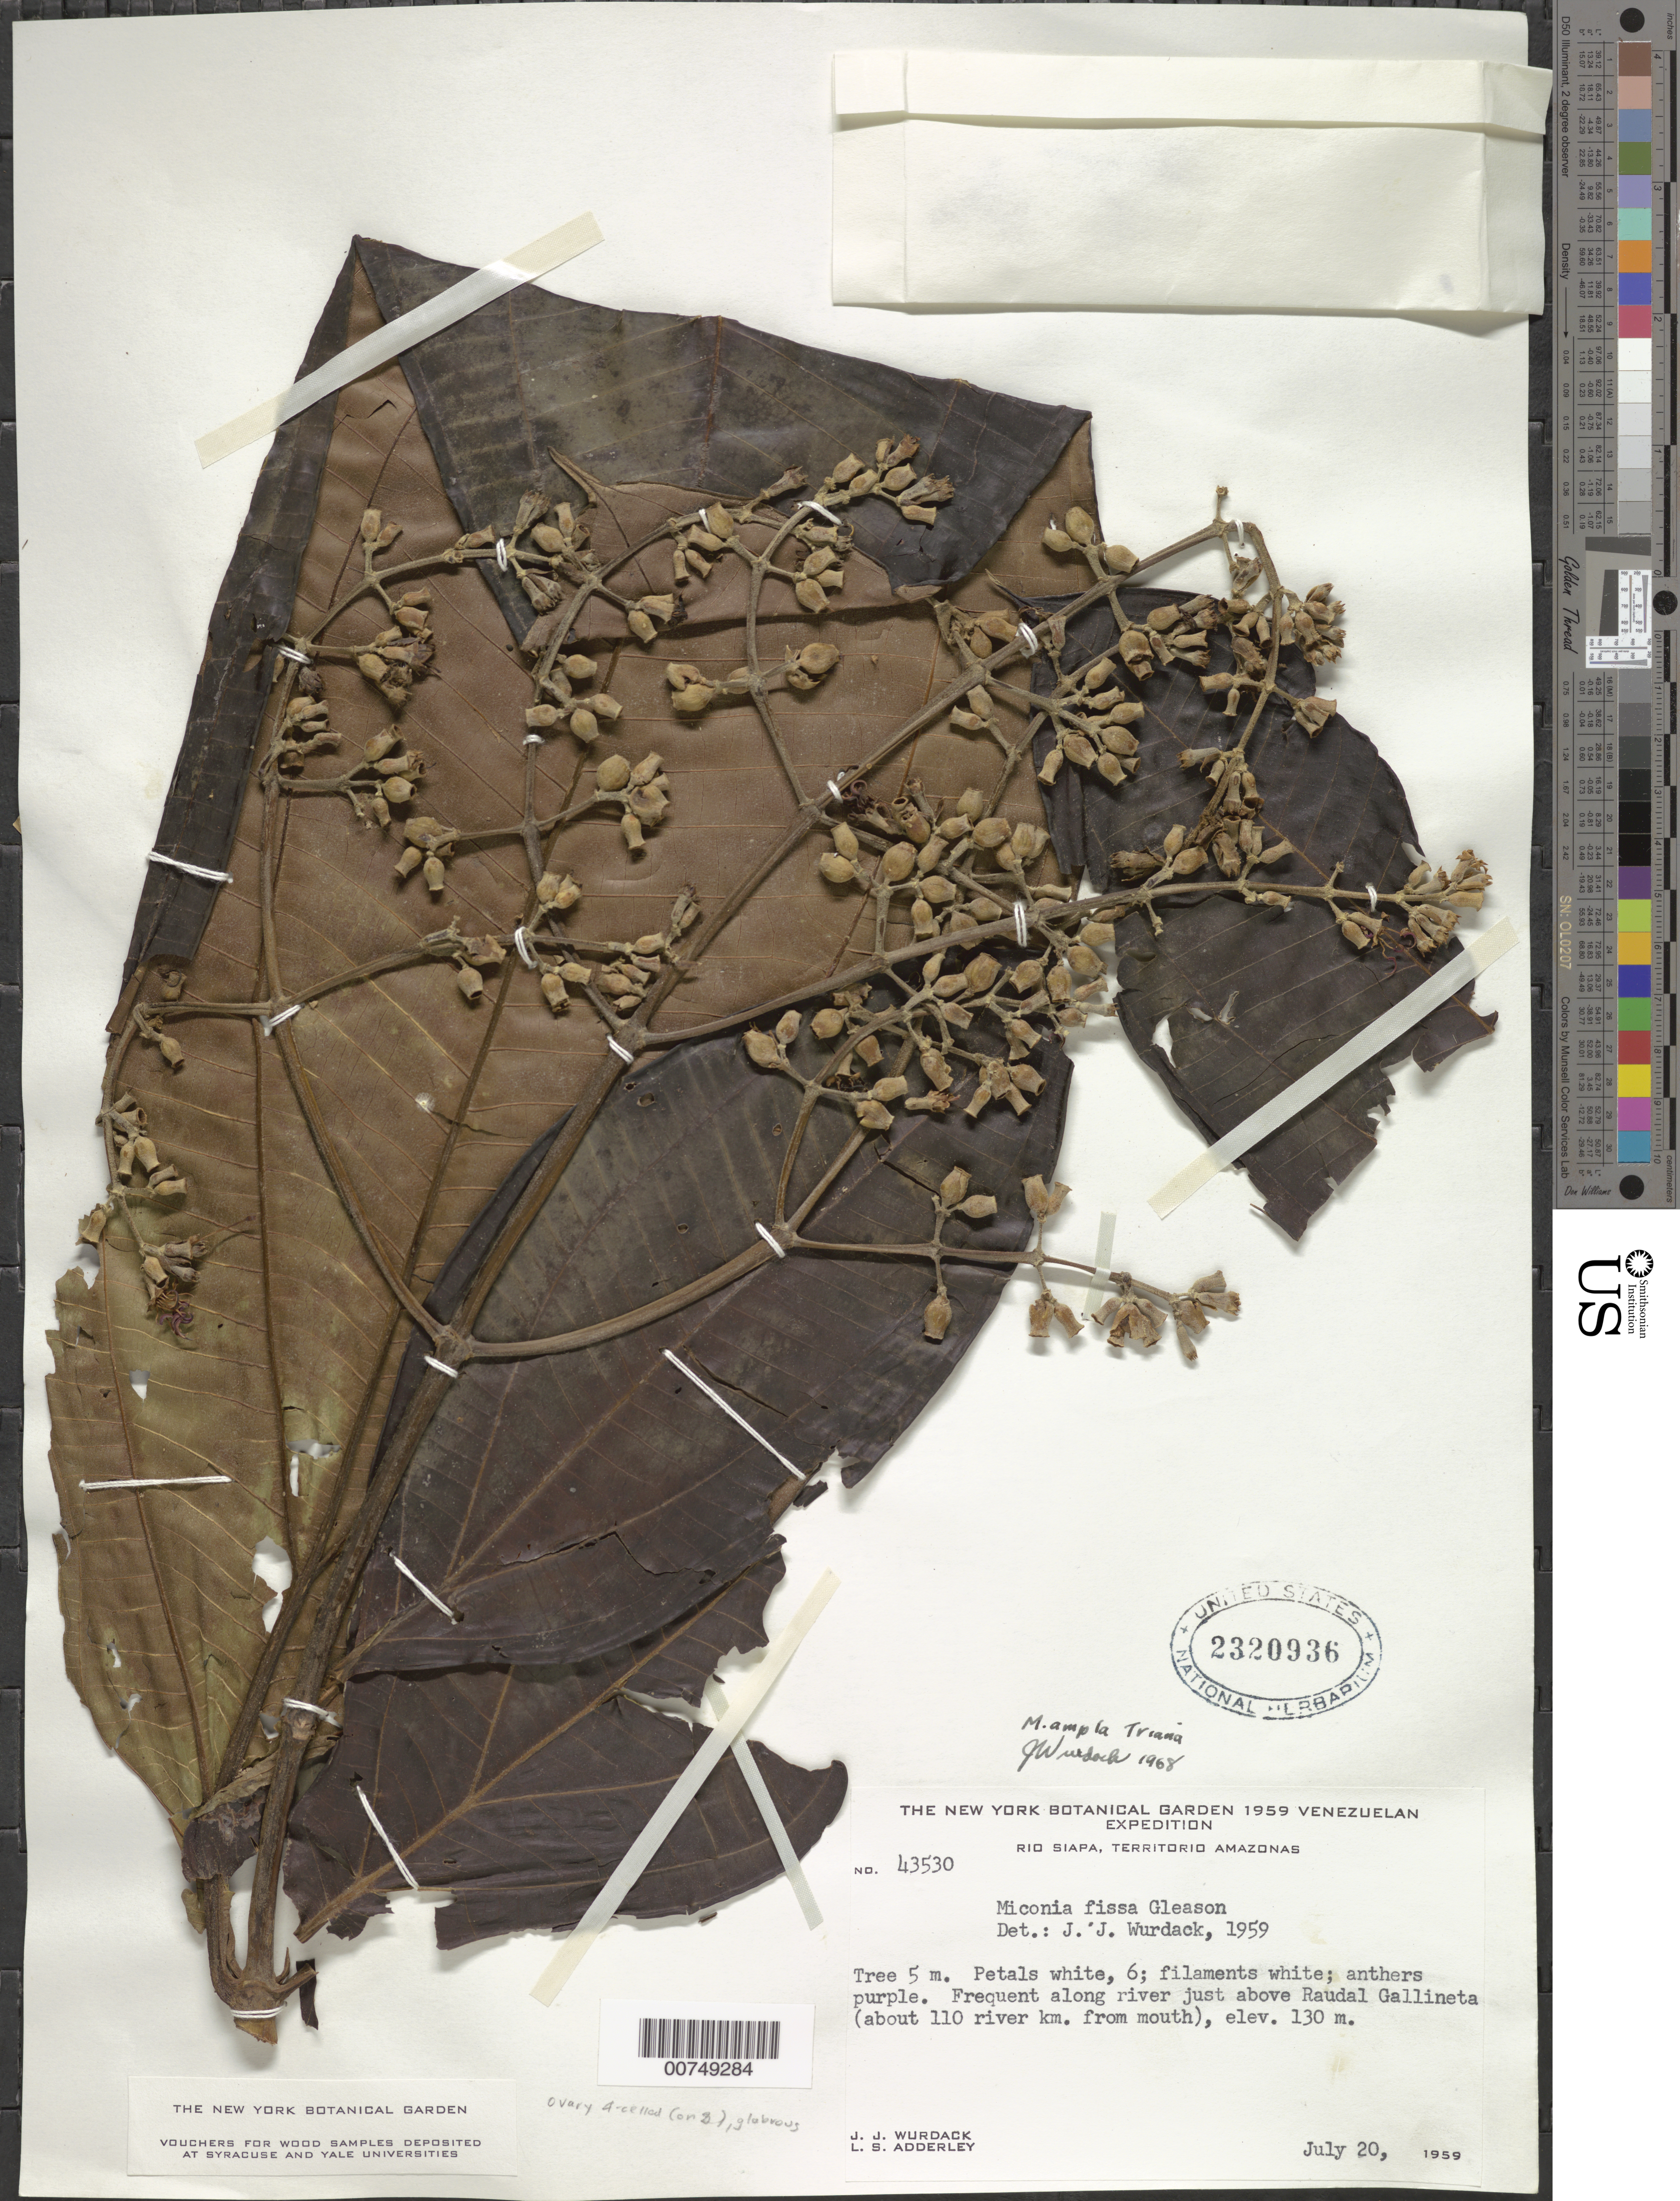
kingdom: Plantae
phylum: Tracheophyta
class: Magnoliopsida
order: Myrtales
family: Melastomataceae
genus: Miconia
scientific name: Miconia ampla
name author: Triana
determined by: Wurdack, John J., (US), US (UNITED STATES)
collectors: J. J. Wurdack & L. S. Adderley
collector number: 43530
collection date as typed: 20-Jul-59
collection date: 1959-07-20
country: Venezuela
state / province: Amazonas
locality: Río Siapa, just above Raudal Gallineta (about 110 river km from mouth)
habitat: Along river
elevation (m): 130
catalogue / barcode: US 2320936